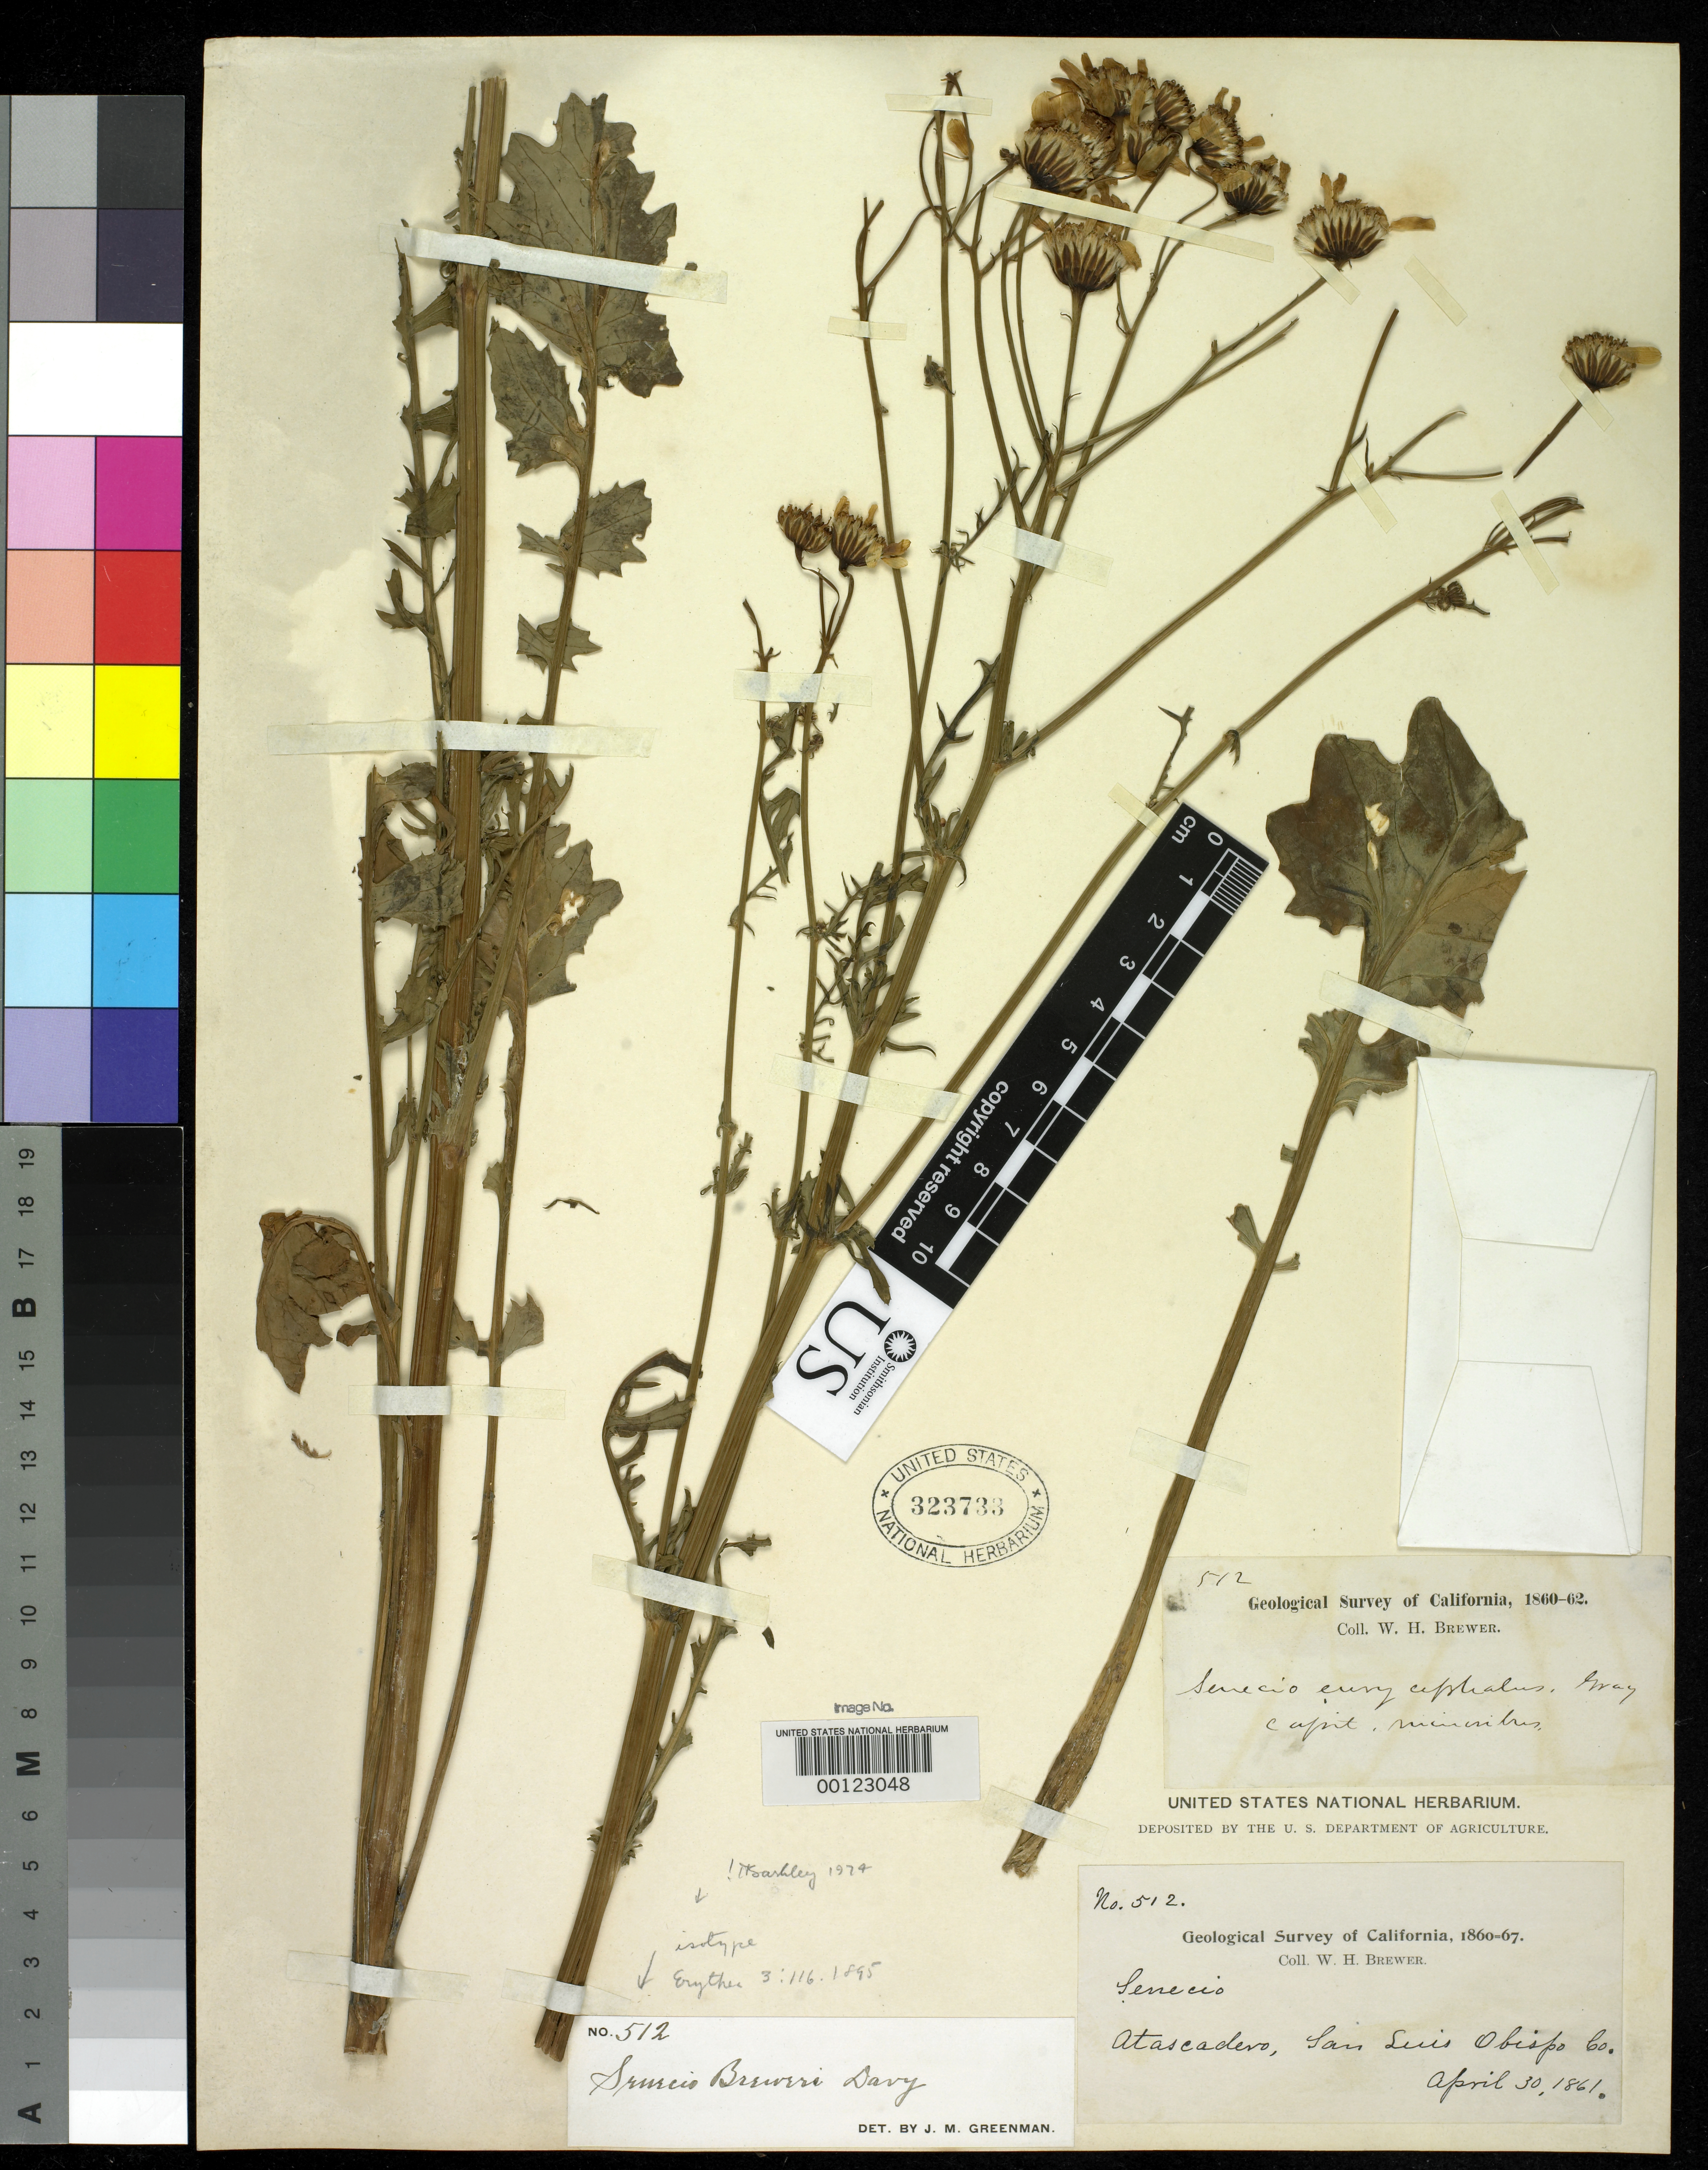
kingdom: Plantae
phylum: Tracheophyta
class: Magnoliopsida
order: Asterales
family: Asteraceae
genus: Senecio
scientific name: Senecio breweri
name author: Burtt Davy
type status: Isotype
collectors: W. H. Brewer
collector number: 512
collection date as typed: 30 Apr 1861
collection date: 1861-04-30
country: United States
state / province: California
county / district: San Luis Obispo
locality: Atascadero.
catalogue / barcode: US 323733